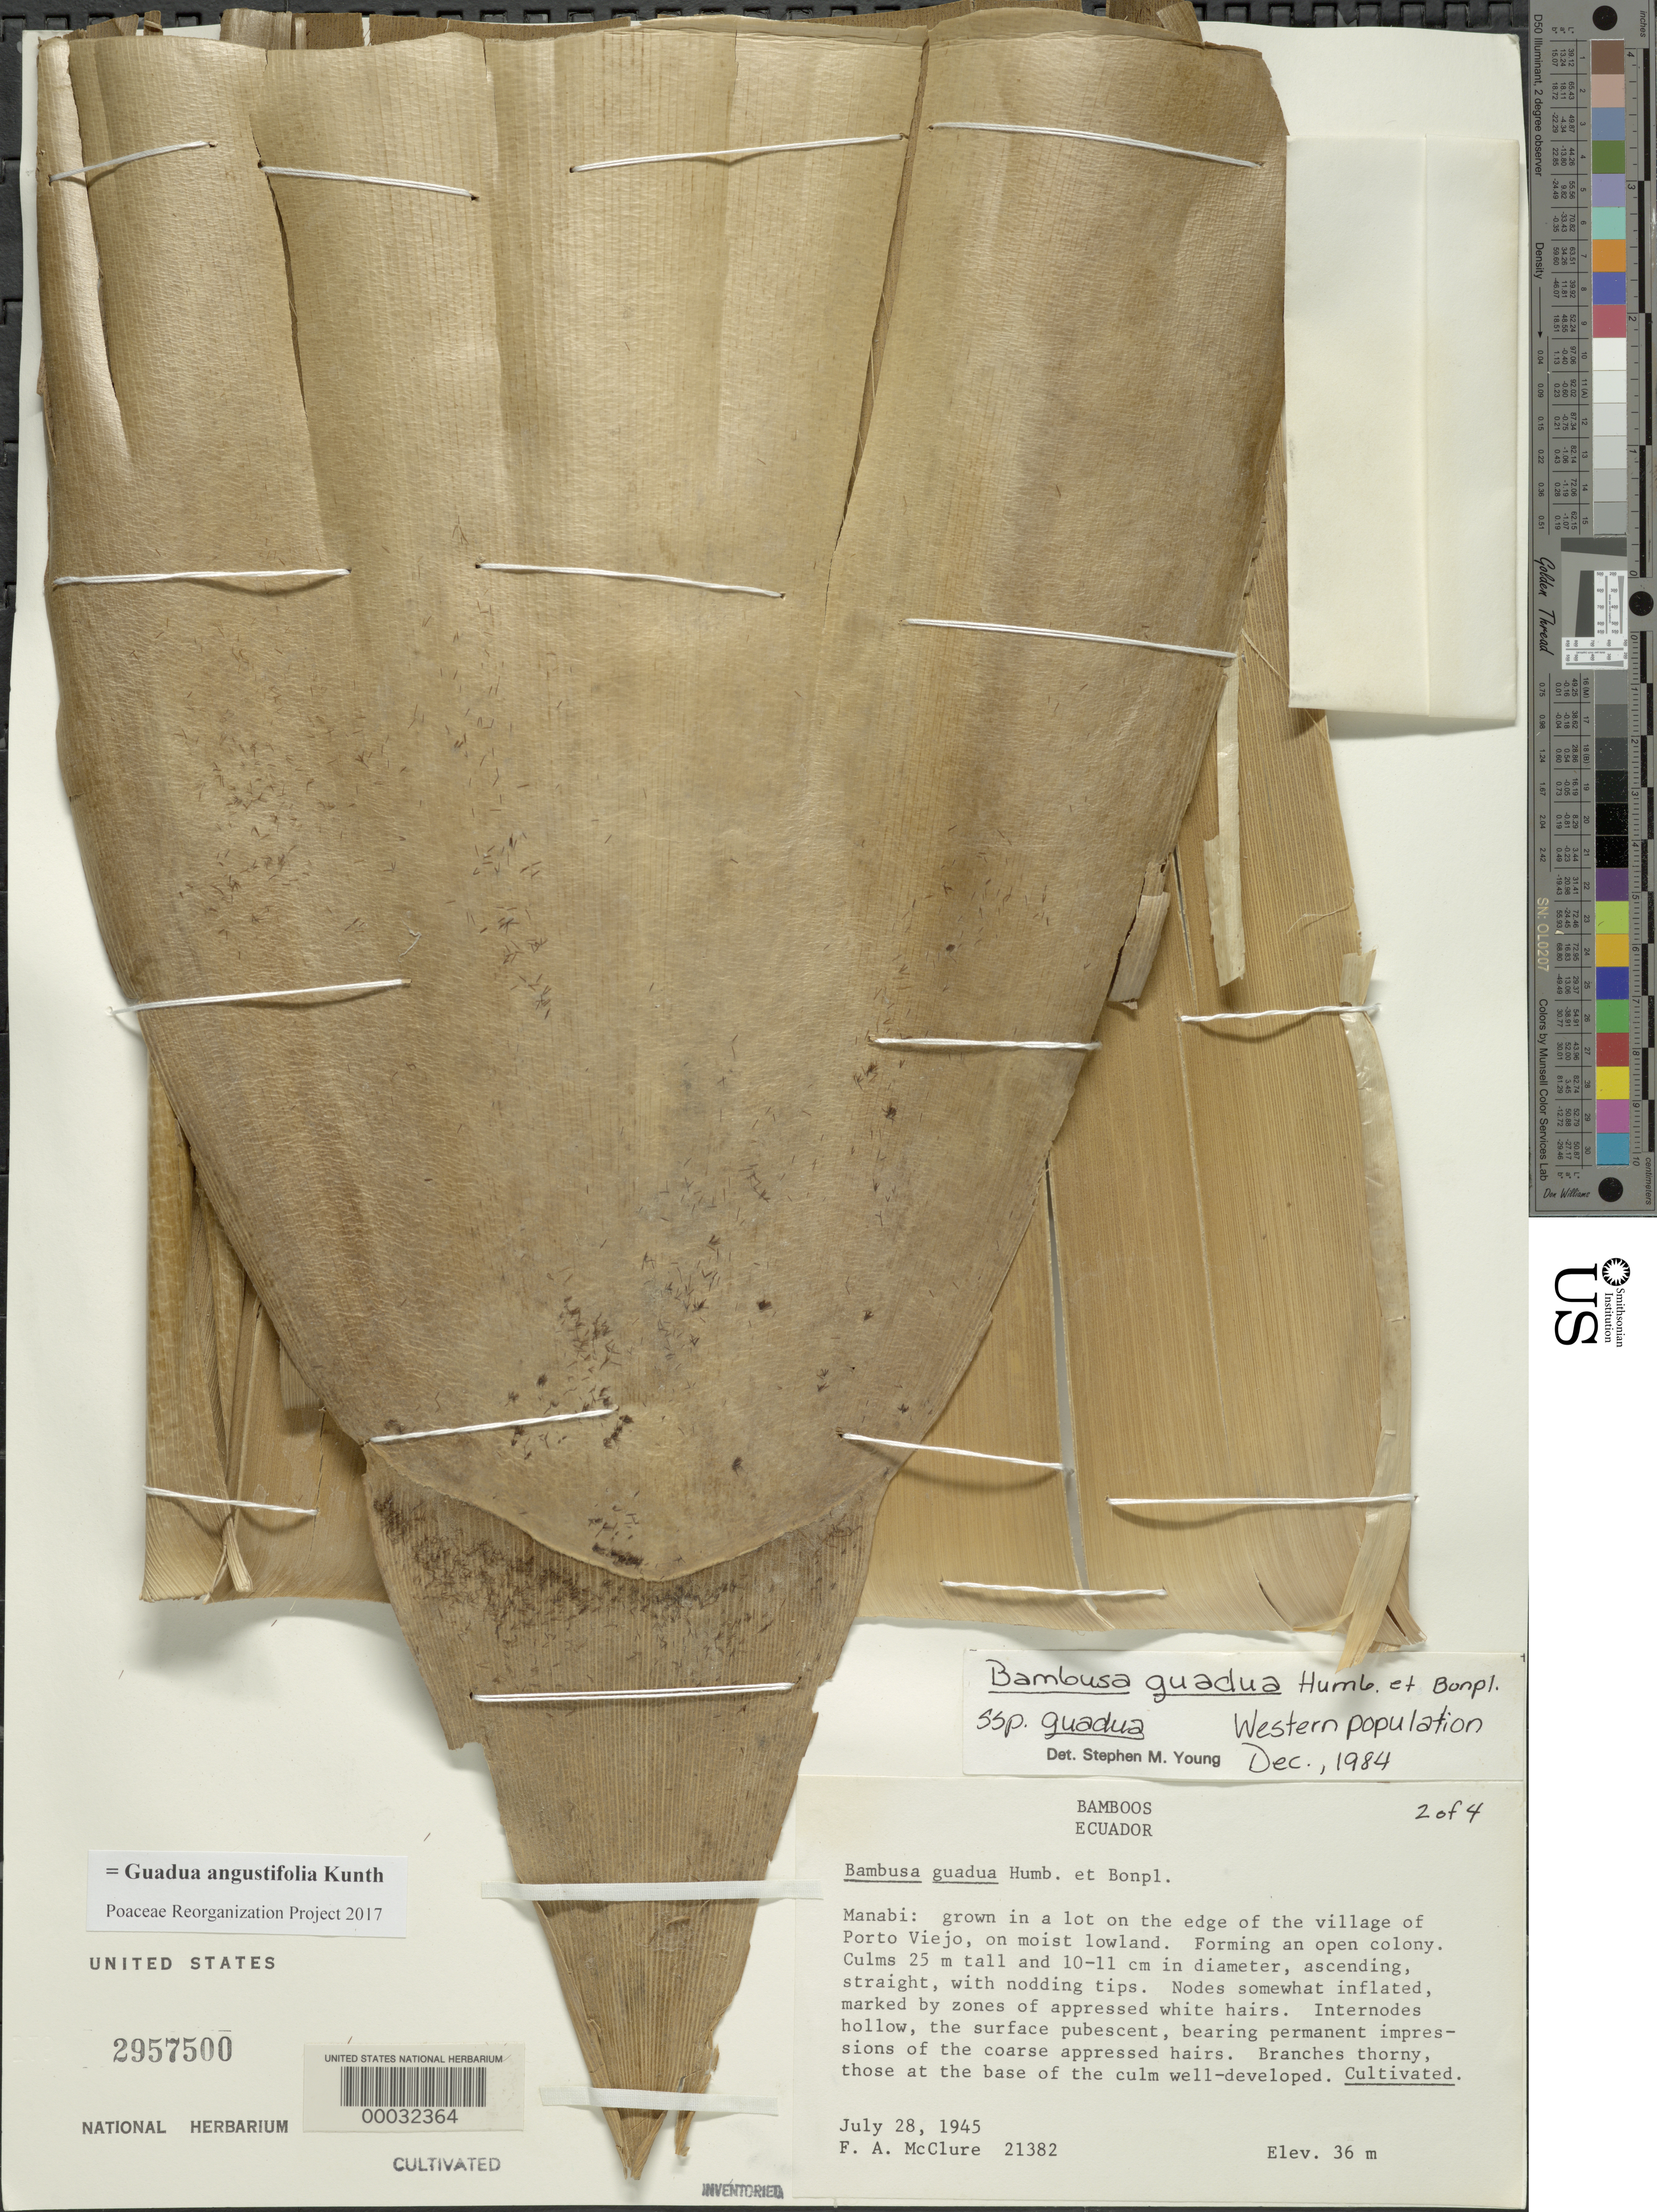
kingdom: Plantae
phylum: Tracheophyta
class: Liliopsida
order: Poales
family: Poaceae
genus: Guadua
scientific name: Guadua angustifolia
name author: Kunth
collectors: F. A. McClure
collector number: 21382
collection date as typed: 28 Jul 1945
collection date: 1945-07-28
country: Ecuador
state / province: Manabí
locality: Porto Viejo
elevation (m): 36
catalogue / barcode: US 2957500